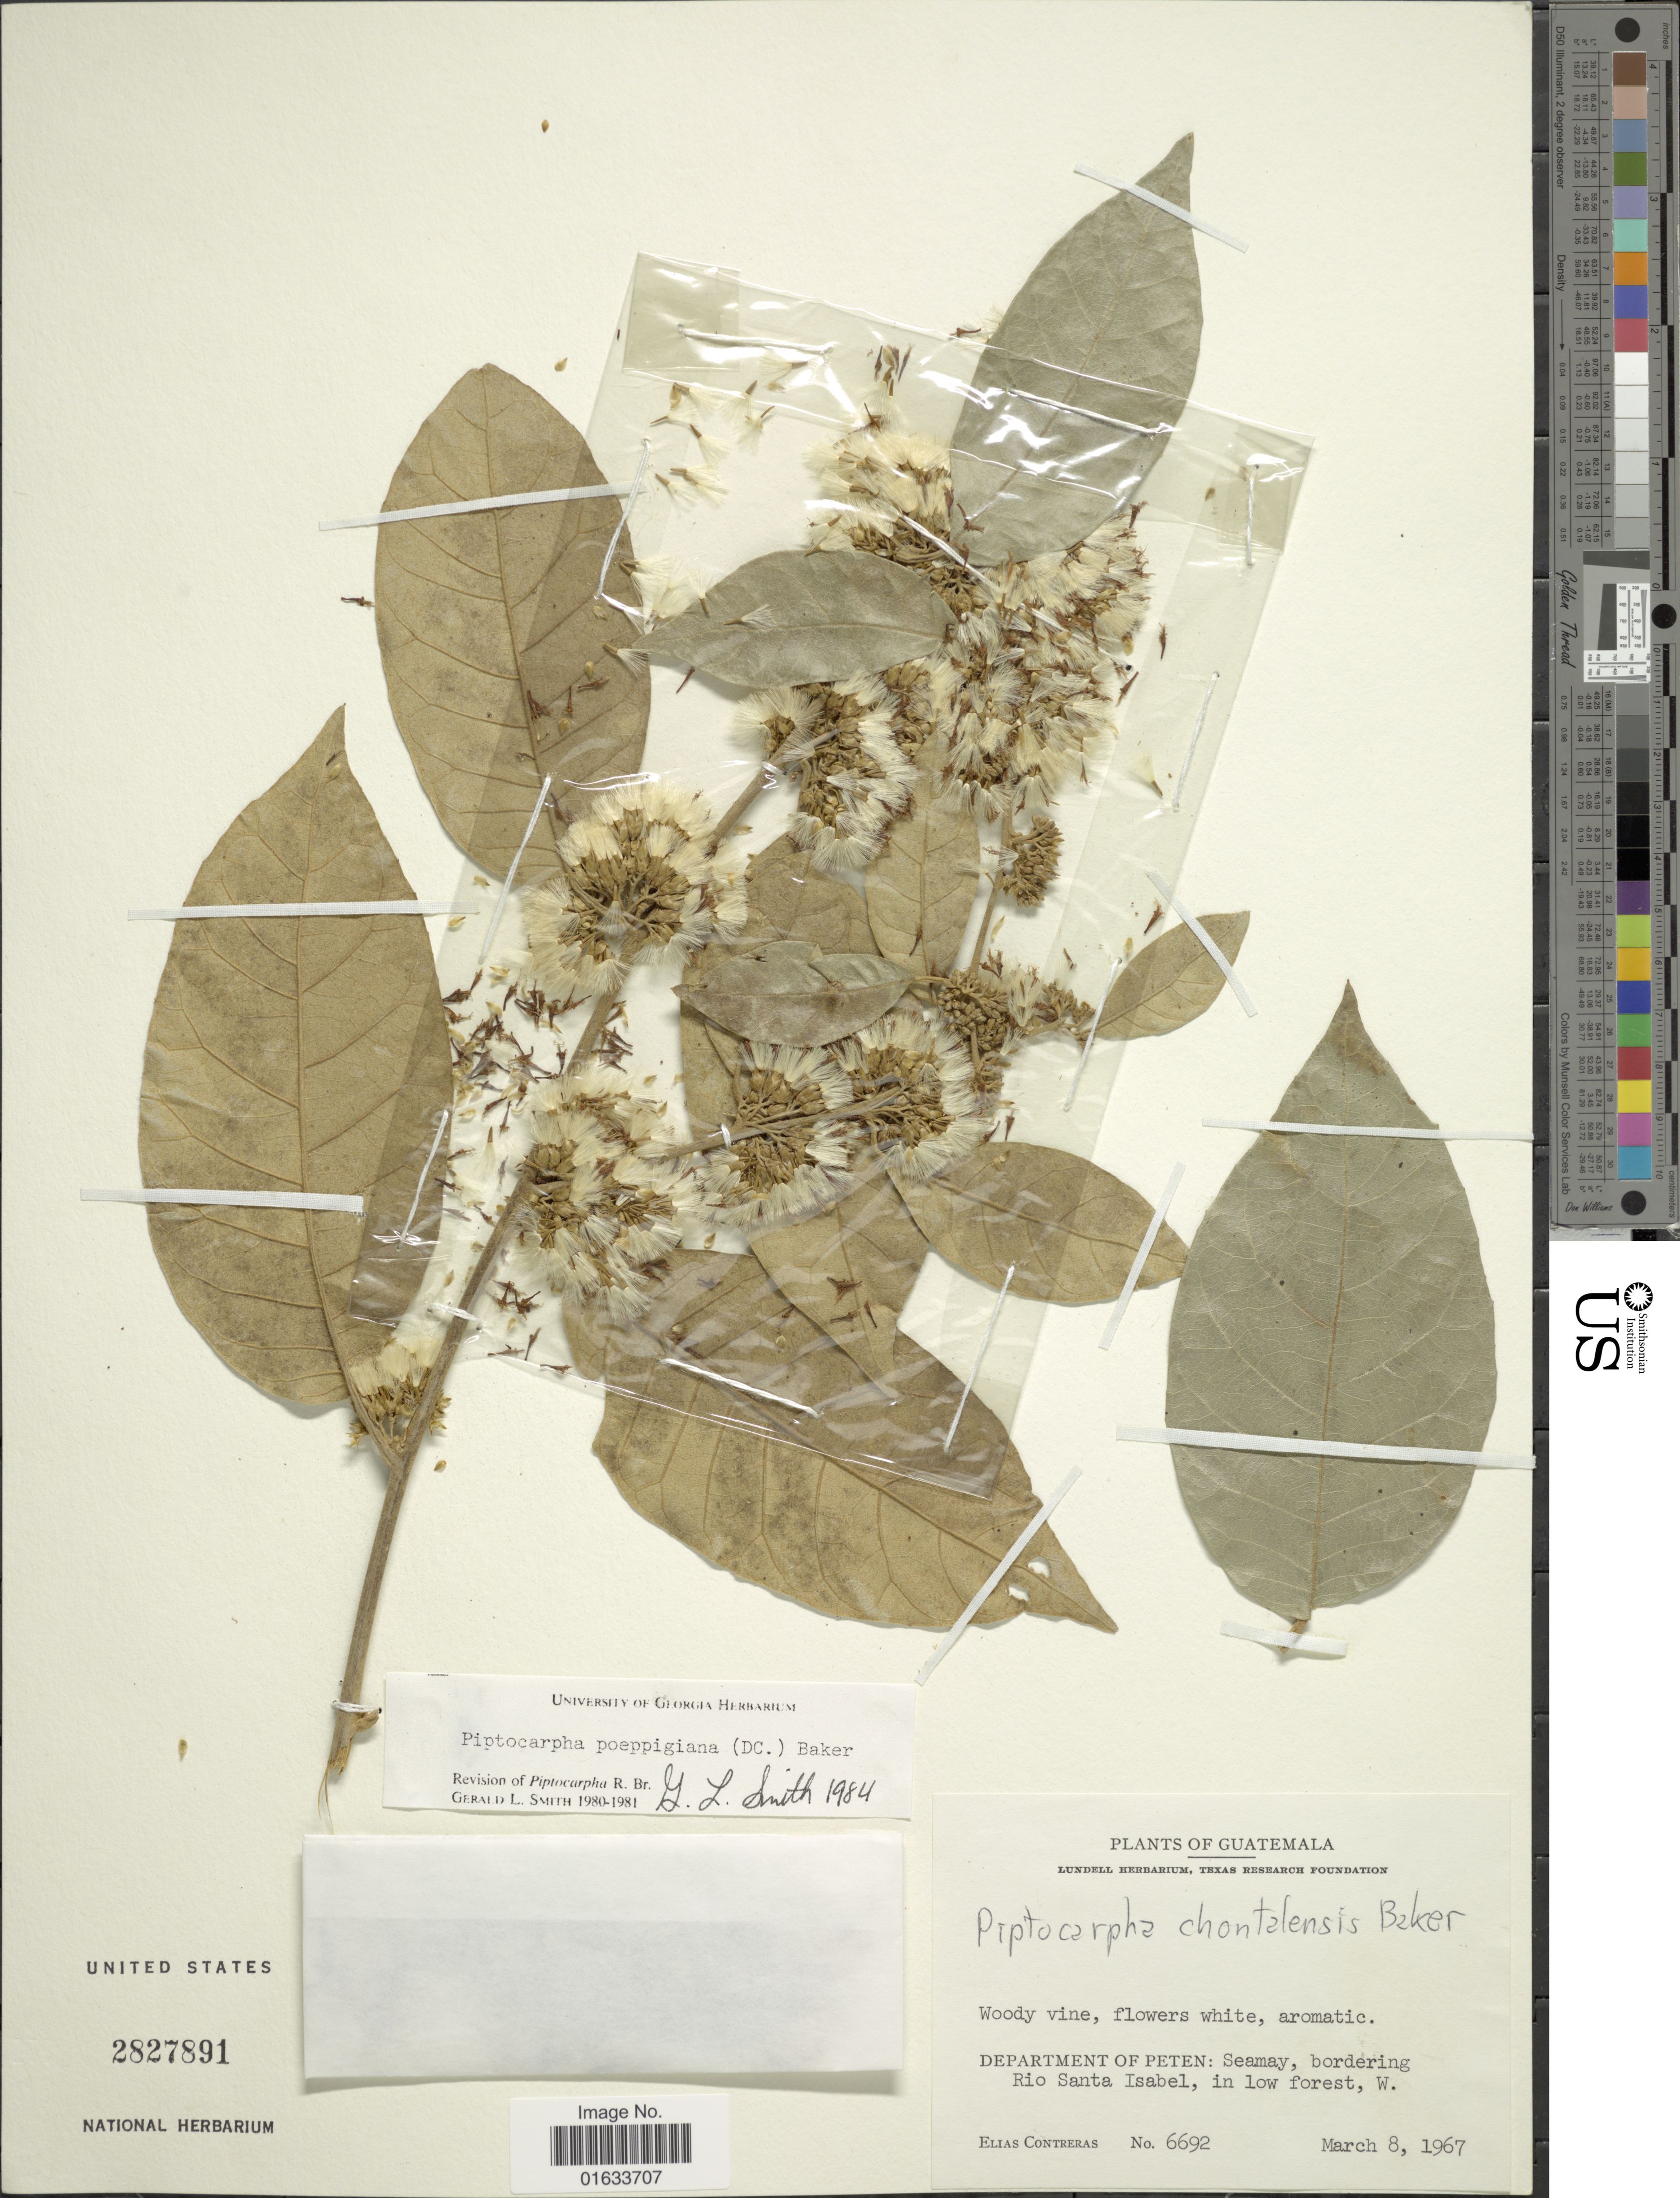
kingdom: Plantae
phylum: Tracheophyta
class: Magnoliopsida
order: Asterales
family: Asteraceae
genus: Piptocarpha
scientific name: Piptocarpha poeppigiana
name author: (DC.) Baker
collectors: E. Contreras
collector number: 6692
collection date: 1967-03-08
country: Guatemala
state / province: El Petén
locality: Department of Peten: Seamay, bordering Rio Santa Isabel, in low forest, W.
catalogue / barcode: US 2827891